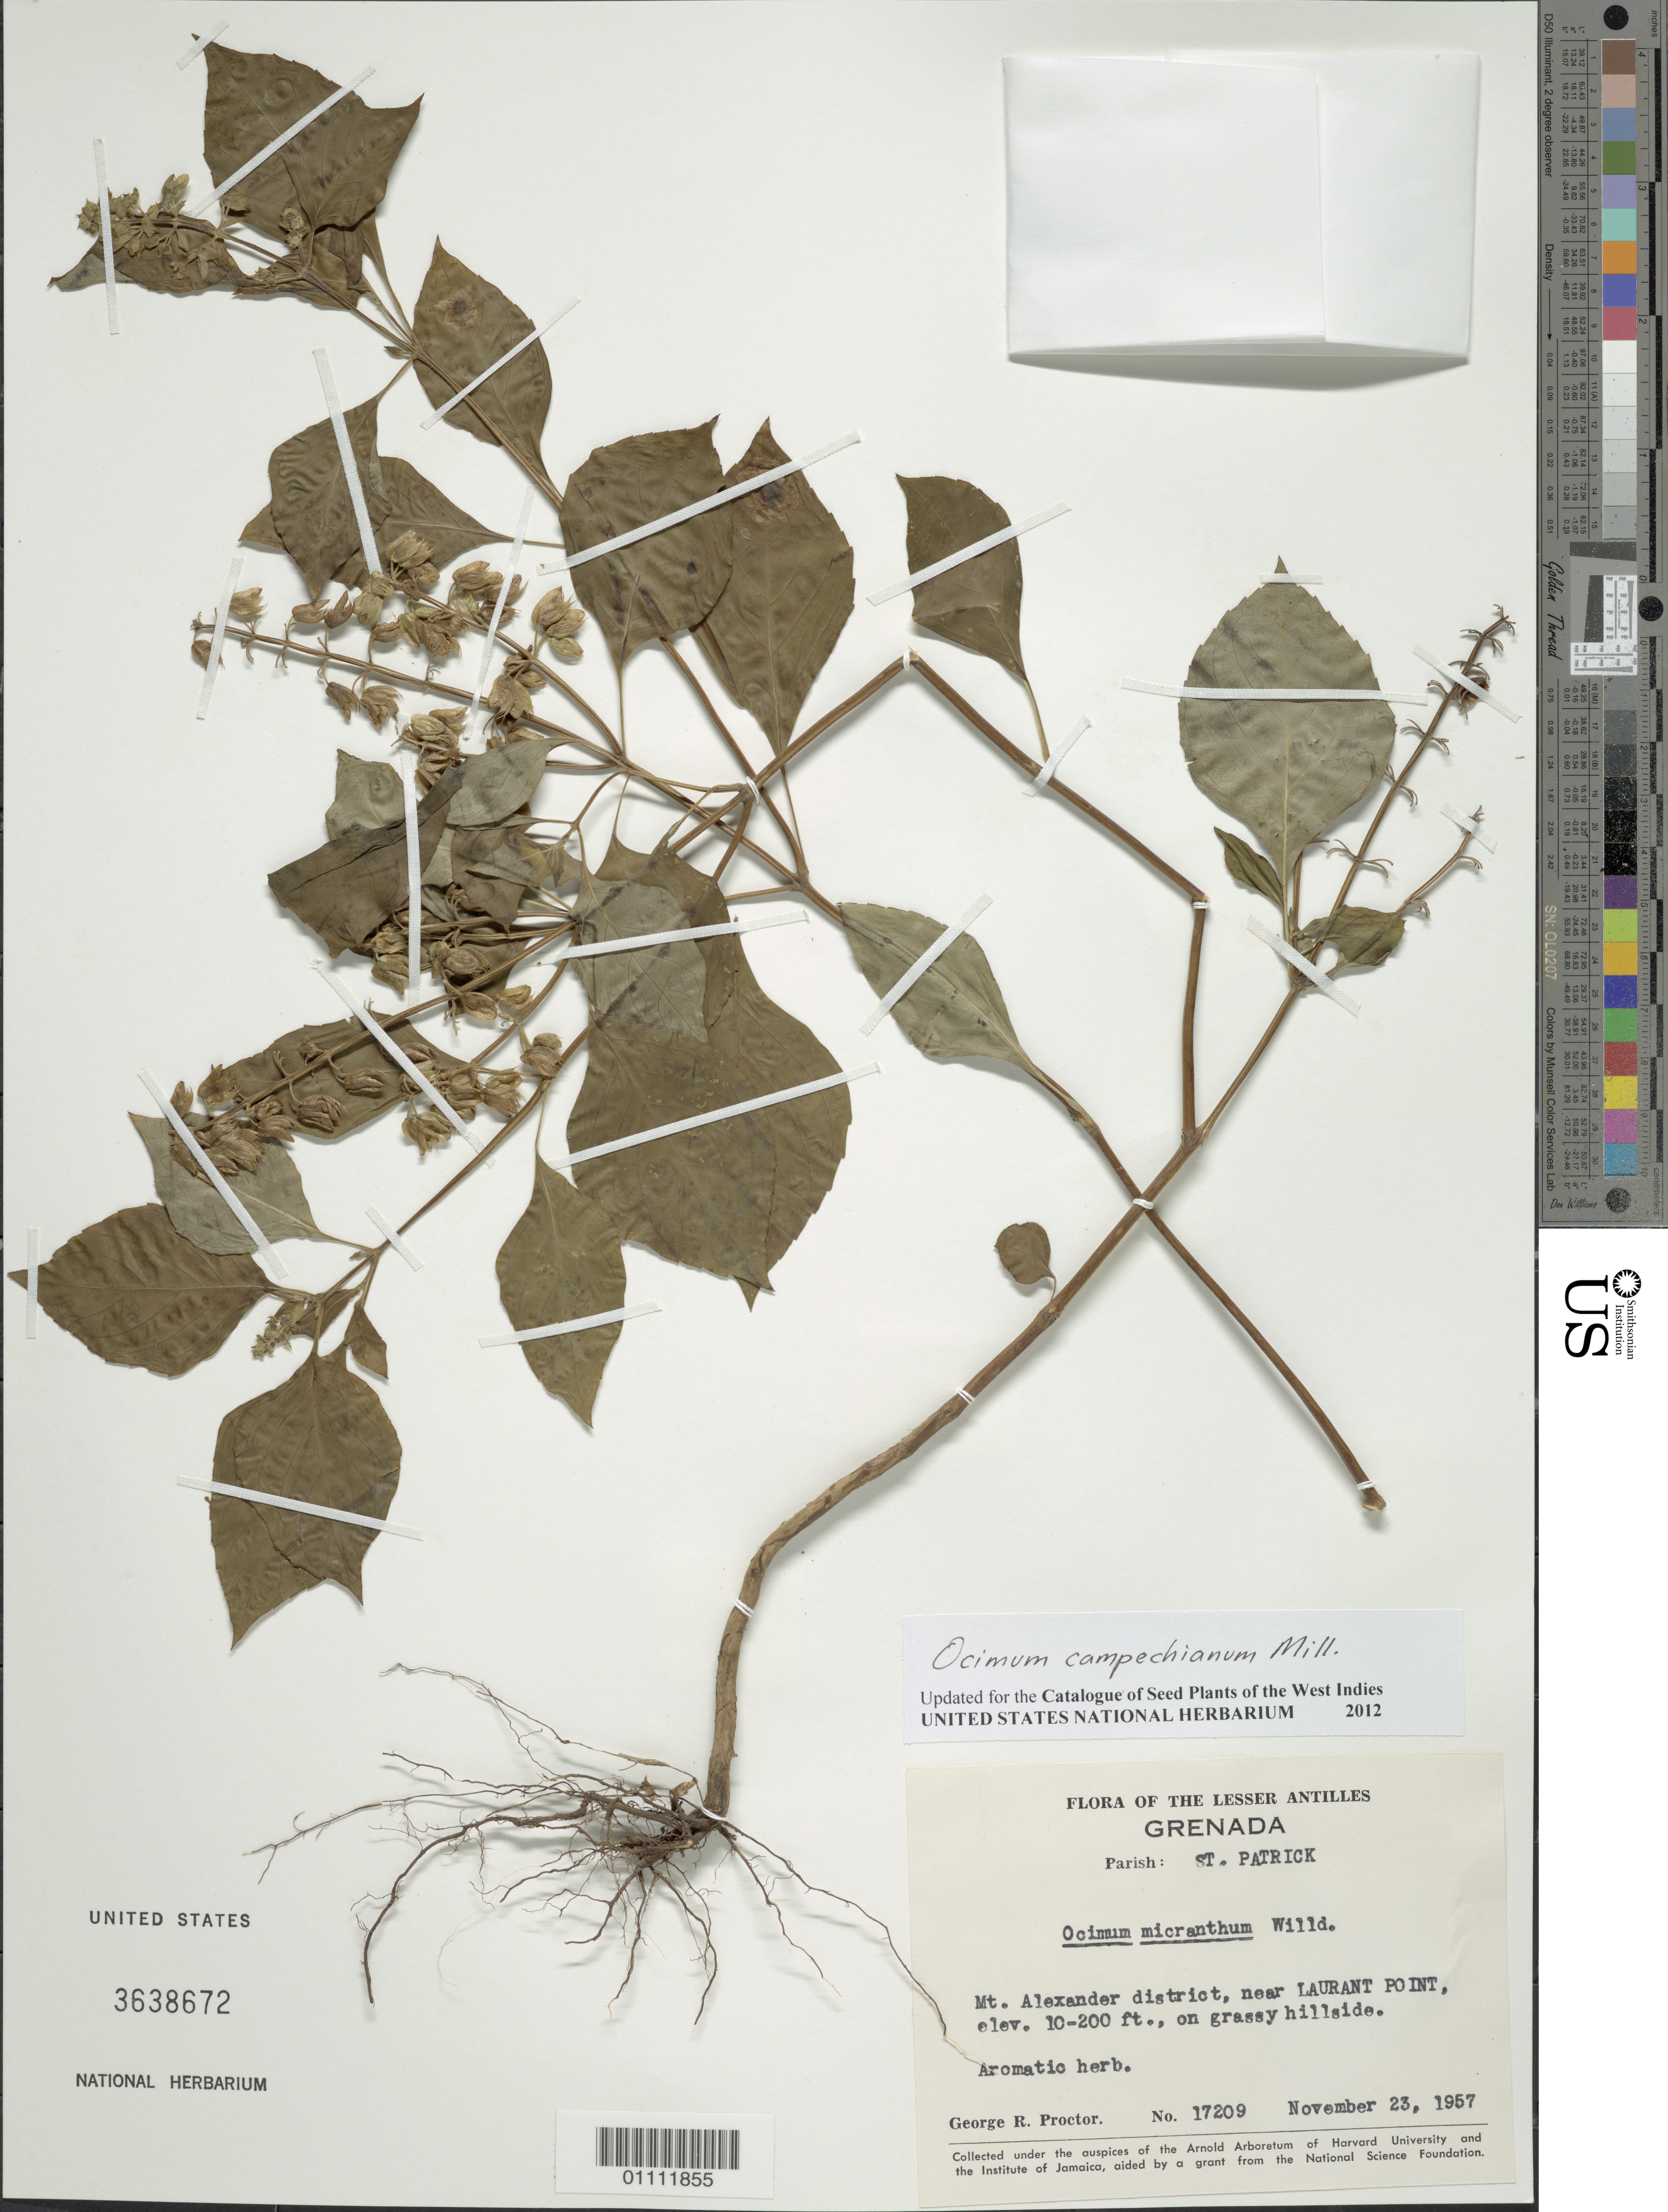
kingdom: Plantae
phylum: Tracheophyta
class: Magnoliopsida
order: Lamiales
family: Lamiaceae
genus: Ocimum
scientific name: Ocimum campechianum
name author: Mill.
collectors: G. R. Proctor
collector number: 17209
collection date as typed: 23 Nov 1957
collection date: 1957-11-23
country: Grenada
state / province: Saint Patrick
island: Grenada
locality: Mt. Alexander district, near Laurant Point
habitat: On grassy hillsides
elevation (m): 3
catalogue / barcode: US 3638672